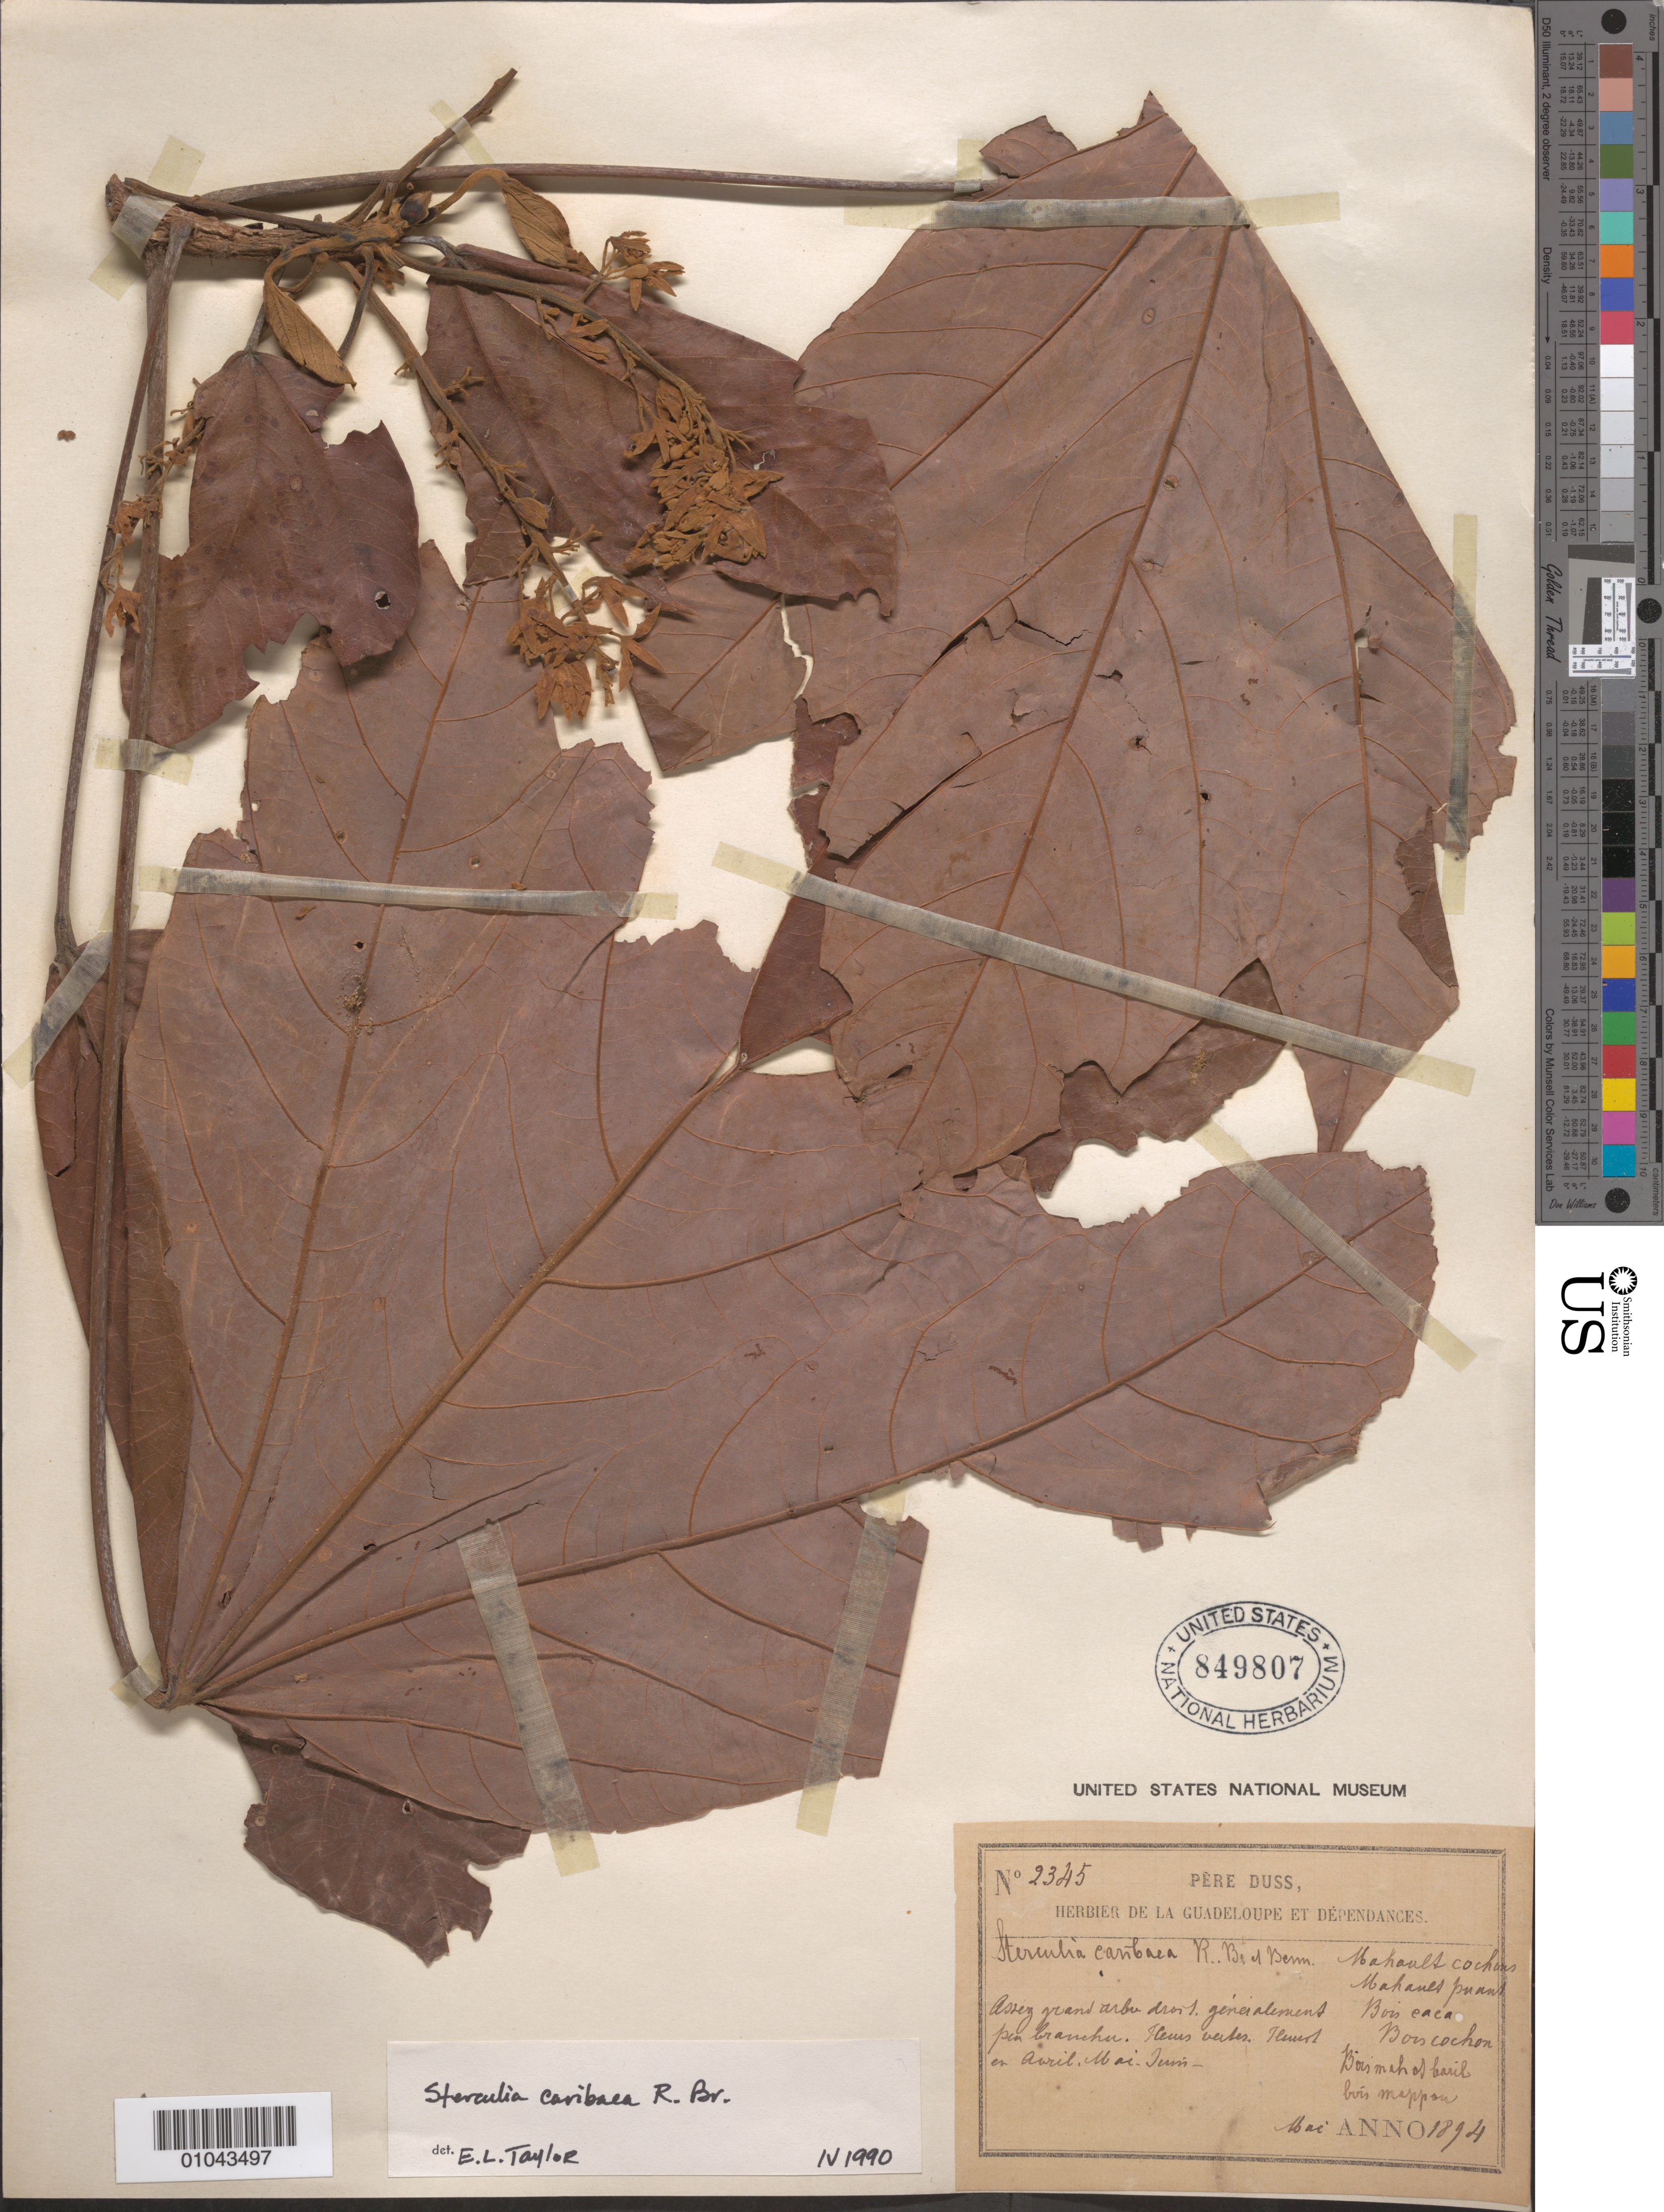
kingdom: Plantae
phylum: Tracheophyta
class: Magnoliopsida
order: Malvales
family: Malvaceae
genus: Sterculia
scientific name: Sterculia caribaea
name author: R. Br.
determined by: Taylor, E. L.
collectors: Père Duss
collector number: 2345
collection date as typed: May 1894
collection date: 1894-05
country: Guadeloupe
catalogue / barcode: US 849807